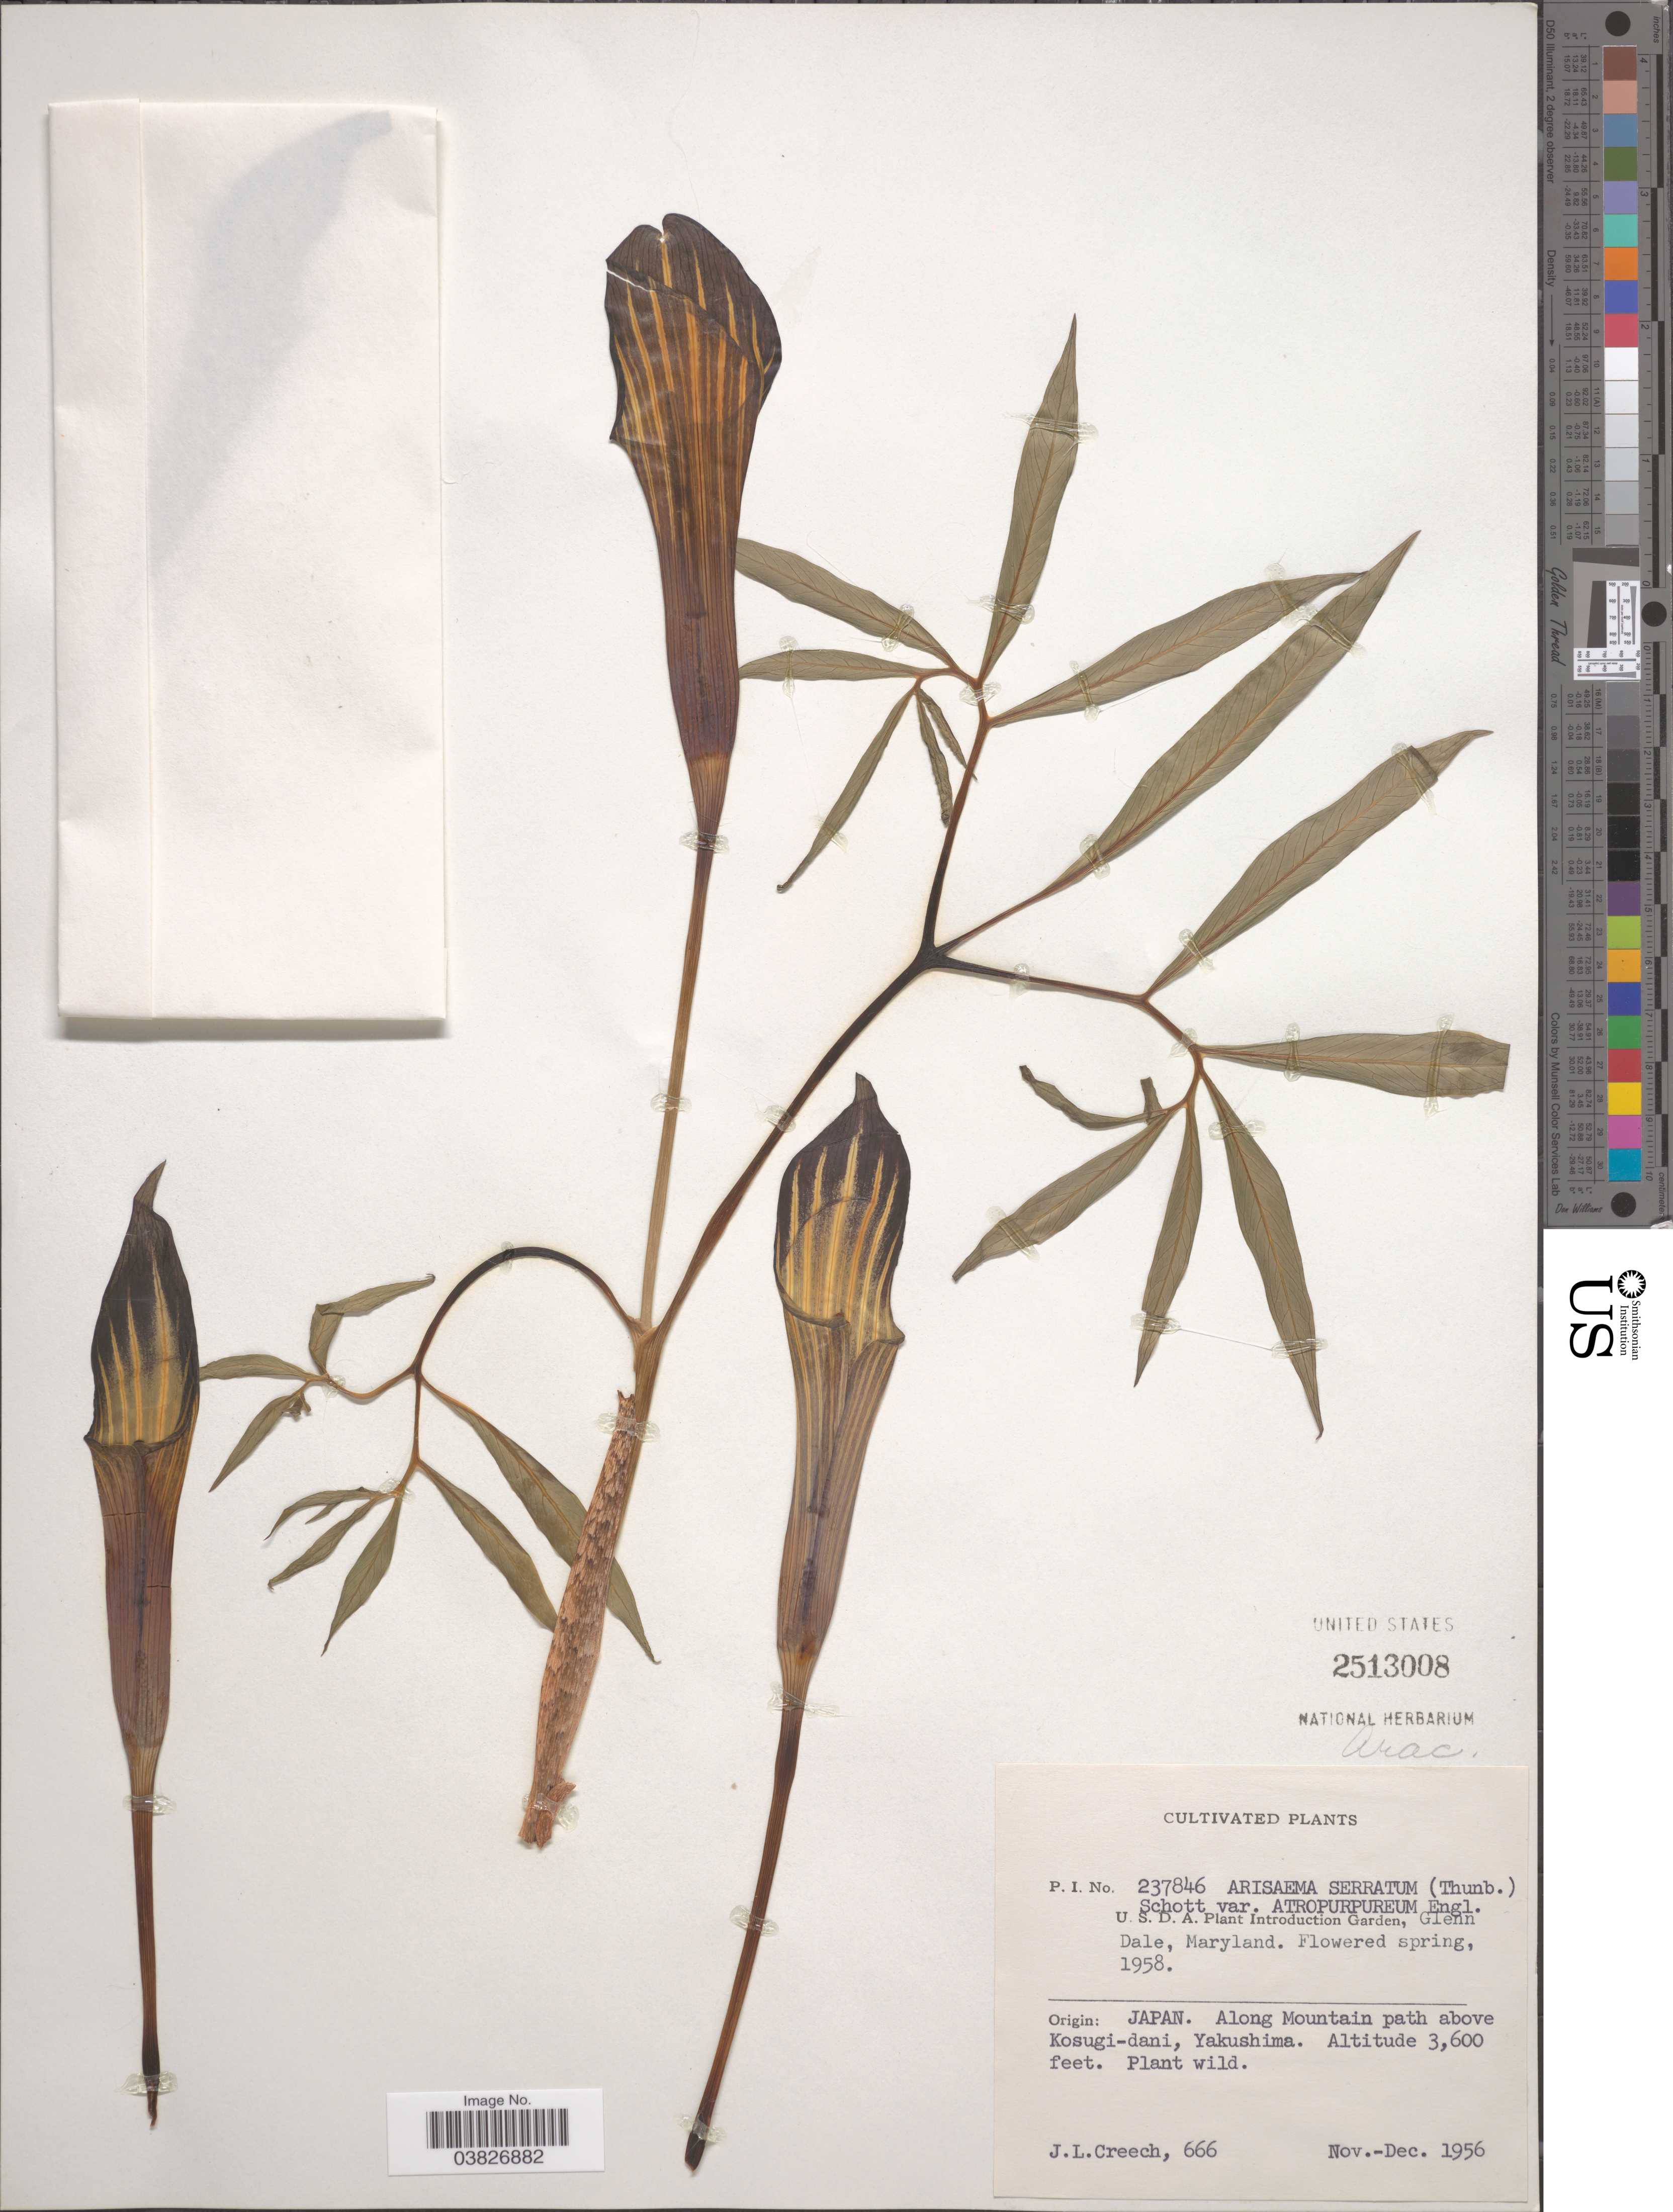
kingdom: Plantae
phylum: Tracheophyta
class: Liliopsida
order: Alismatales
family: Araceae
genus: Arisaema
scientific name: Arisaema serratum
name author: Schott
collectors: J. Creech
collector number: P.I. 237846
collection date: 1958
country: United States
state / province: Maryland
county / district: Prince George's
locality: U.S.D.A. Plant Introduction Garden.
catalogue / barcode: US 2513008